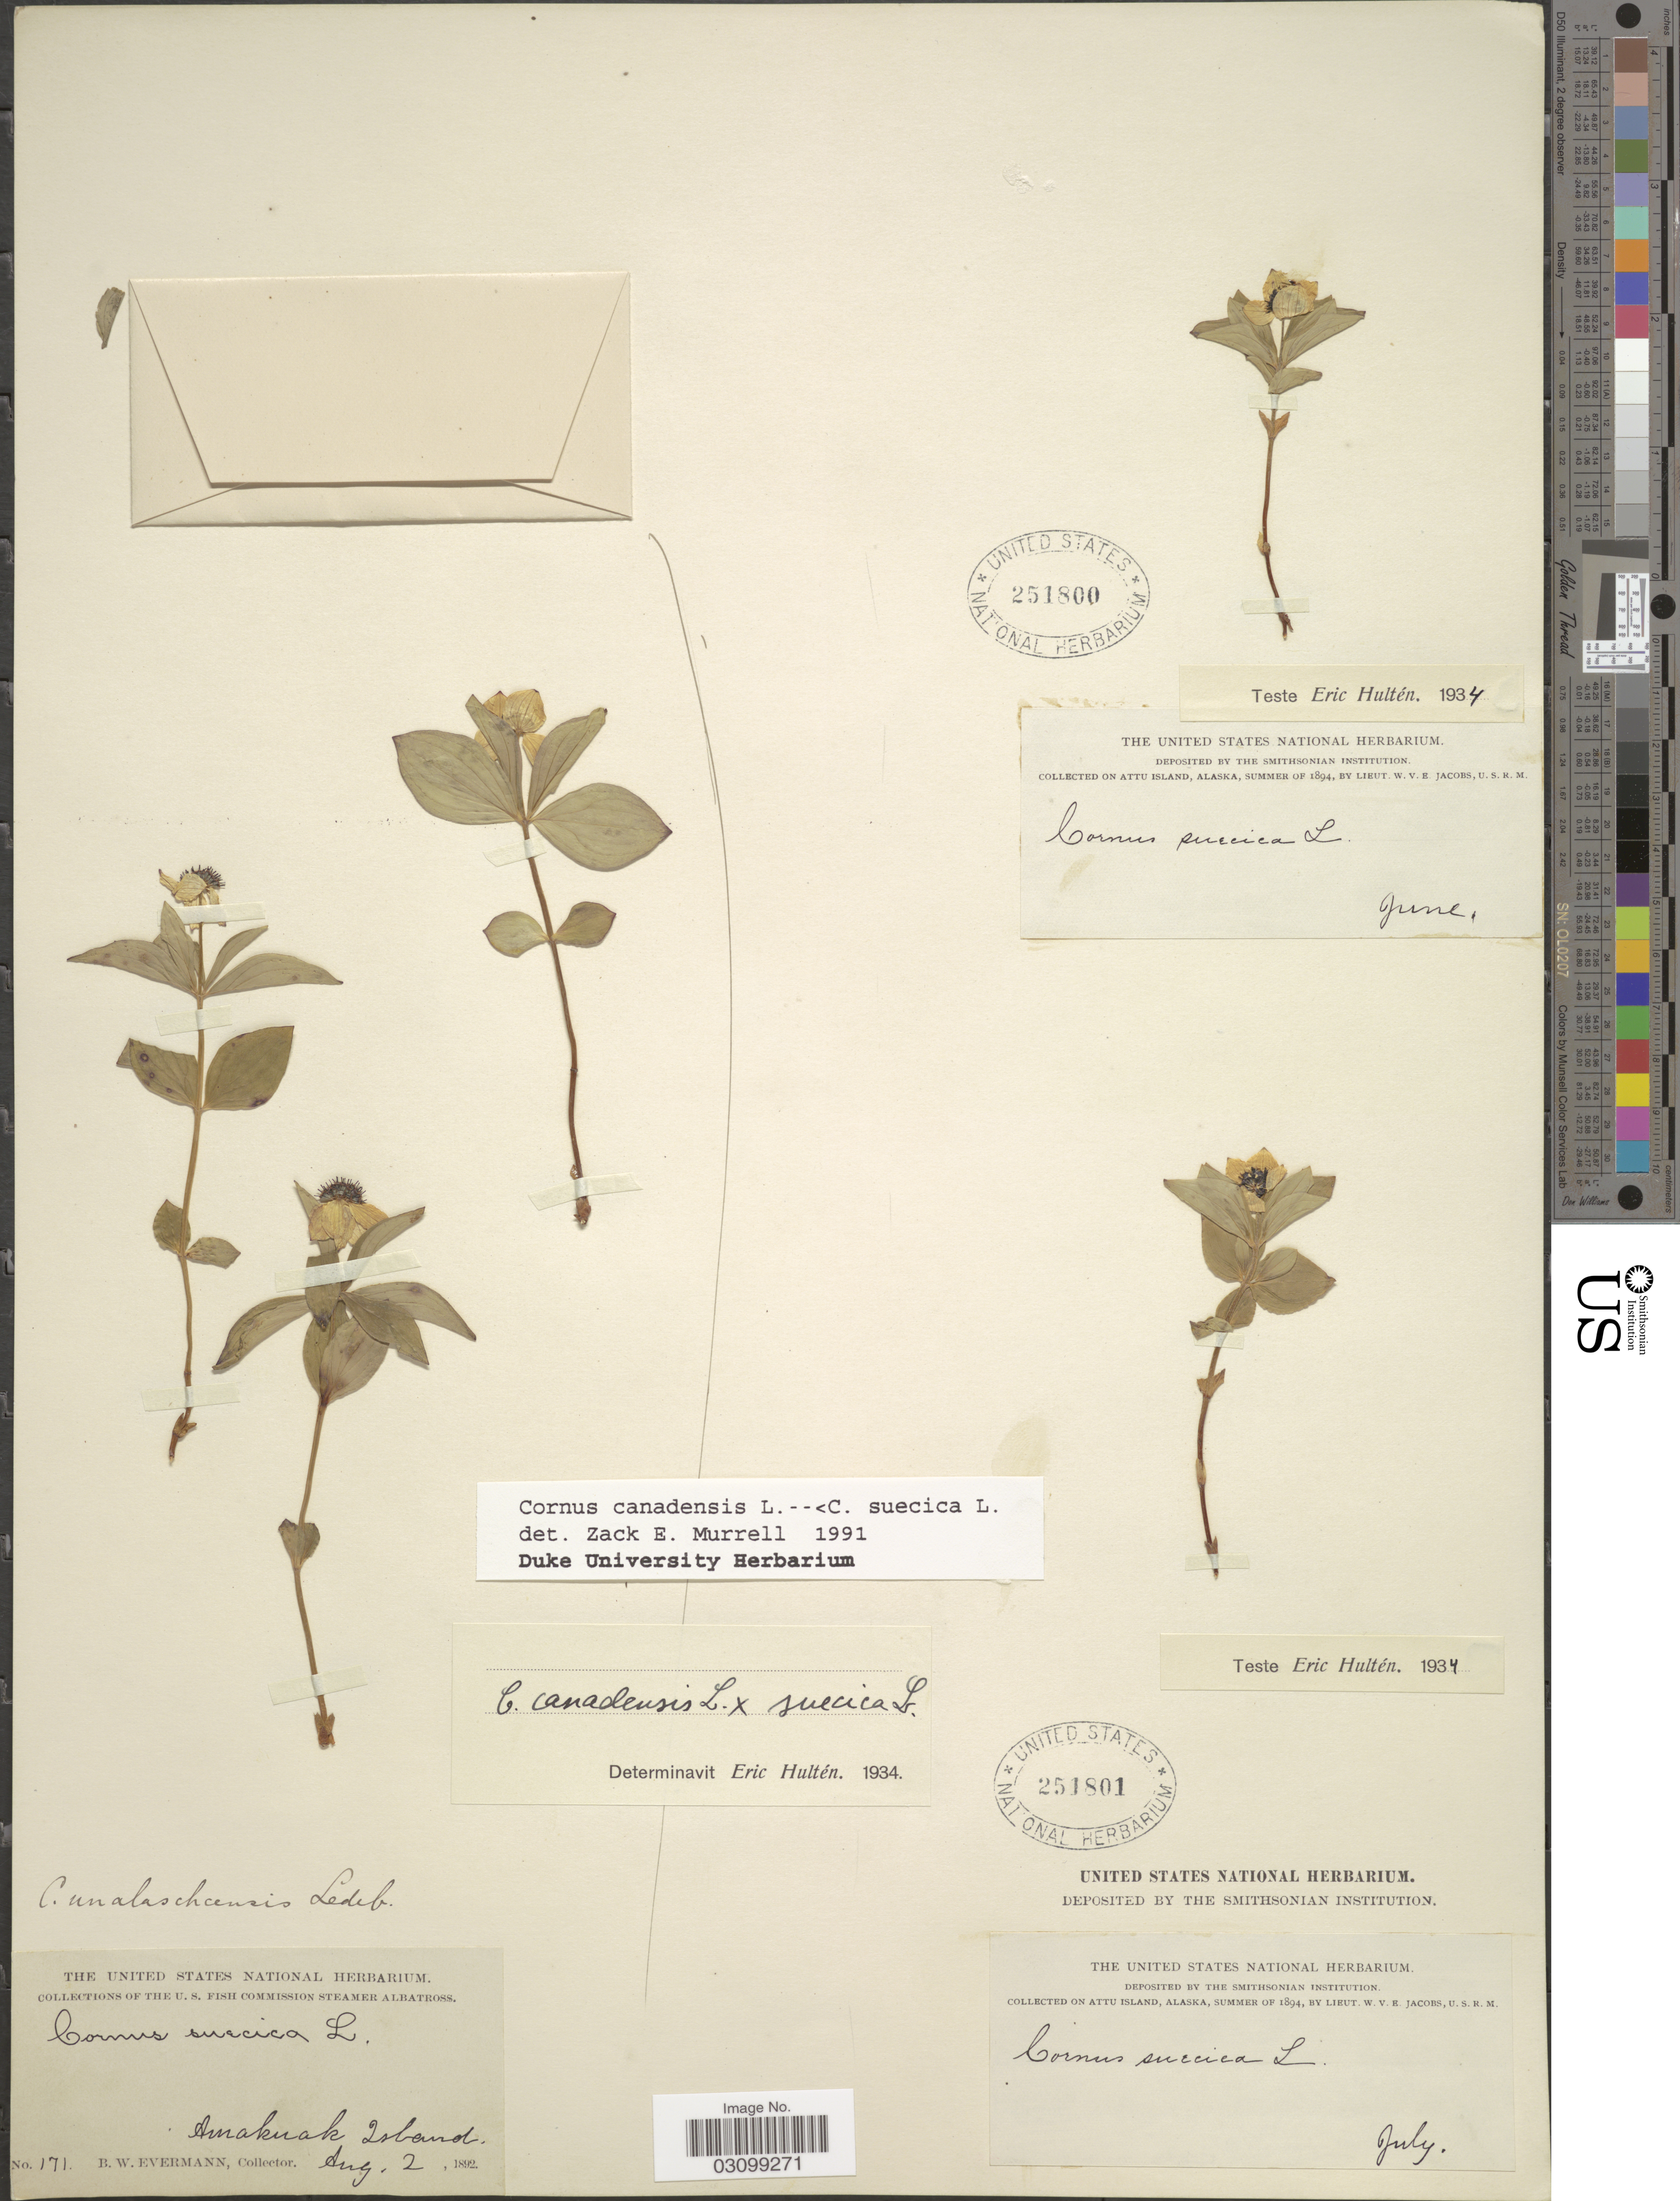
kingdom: Plantae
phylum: Tracheophyta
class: Magnoliopsida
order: Cornales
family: Cornaceae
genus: Cornus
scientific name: Cornus sp.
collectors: W. V. E. Jacobs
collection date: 1894-07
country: United States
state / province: Alaska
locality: Attu Island.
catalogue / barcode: US 251801-2